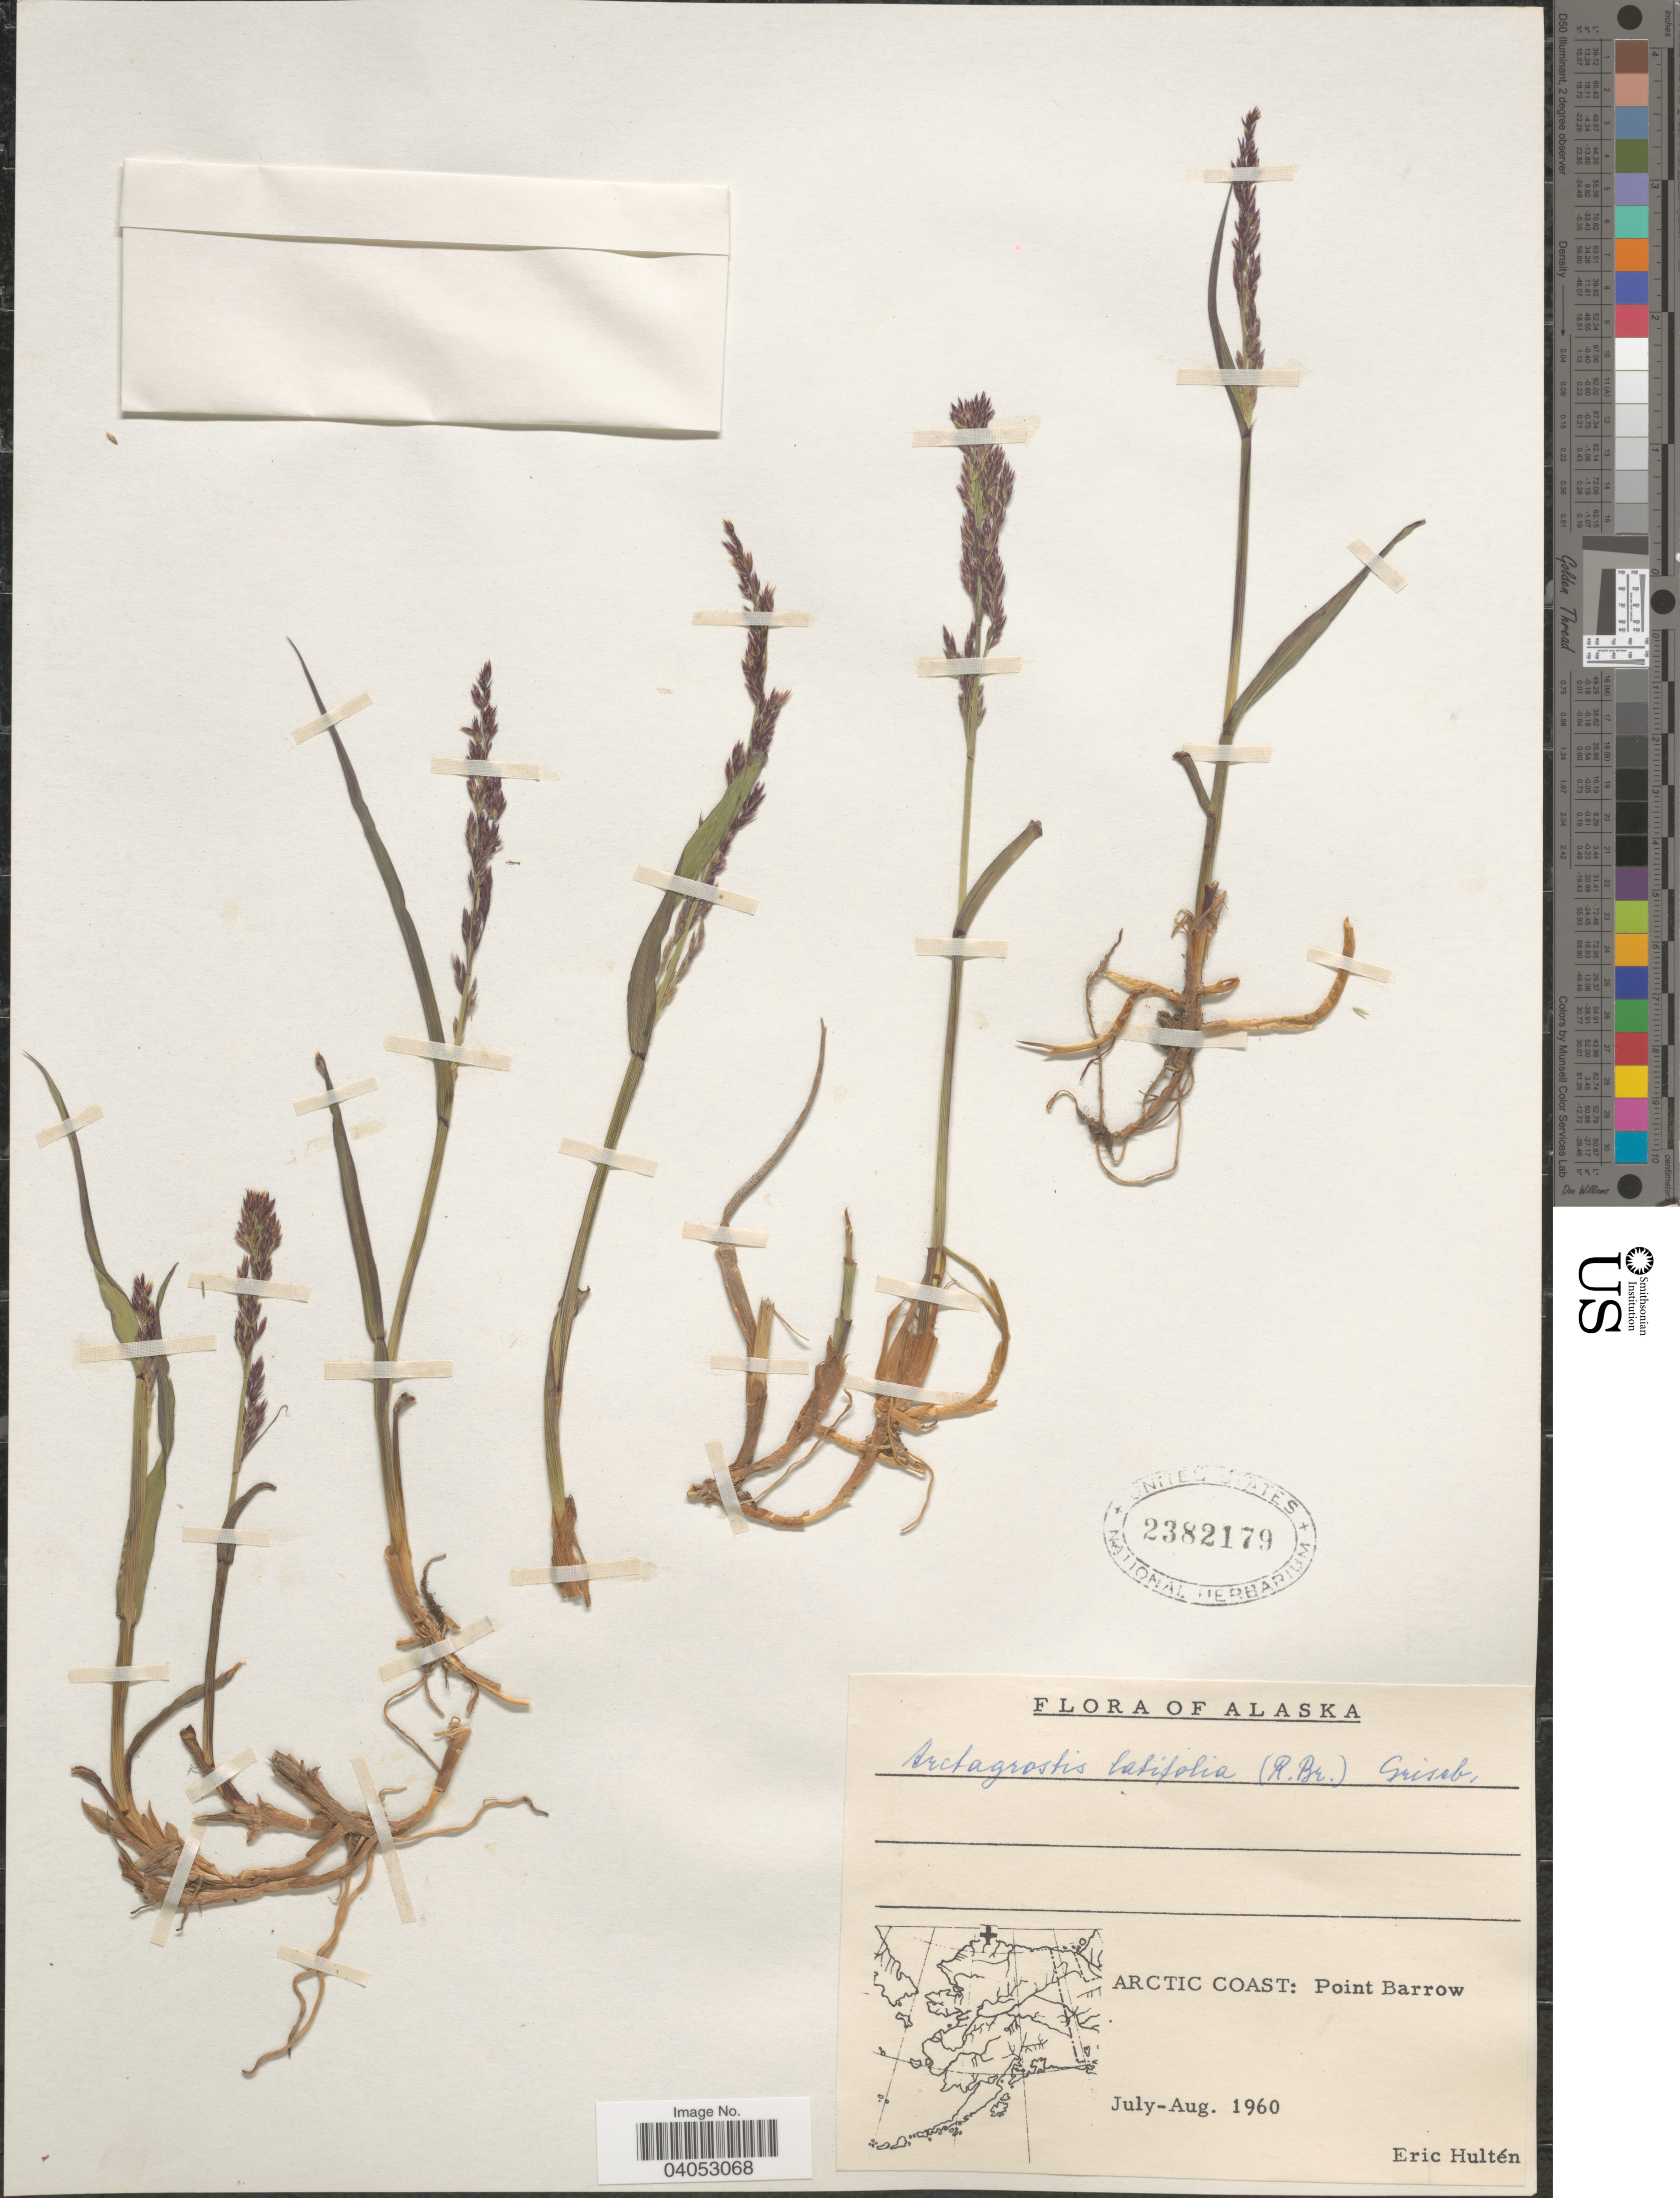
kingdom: Plantae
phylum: Tracheophyta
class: Liliopsida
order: Poales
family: Poaceae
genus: Arctagrostis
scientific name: Arctagrostis latifolia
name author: (R. Br.) Griseb.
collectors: E. G. Hultén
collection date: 1960-07/1960-08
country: United States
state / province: Alaska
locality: Arctic Coast: Point Barrow.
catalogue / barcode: US 2382179